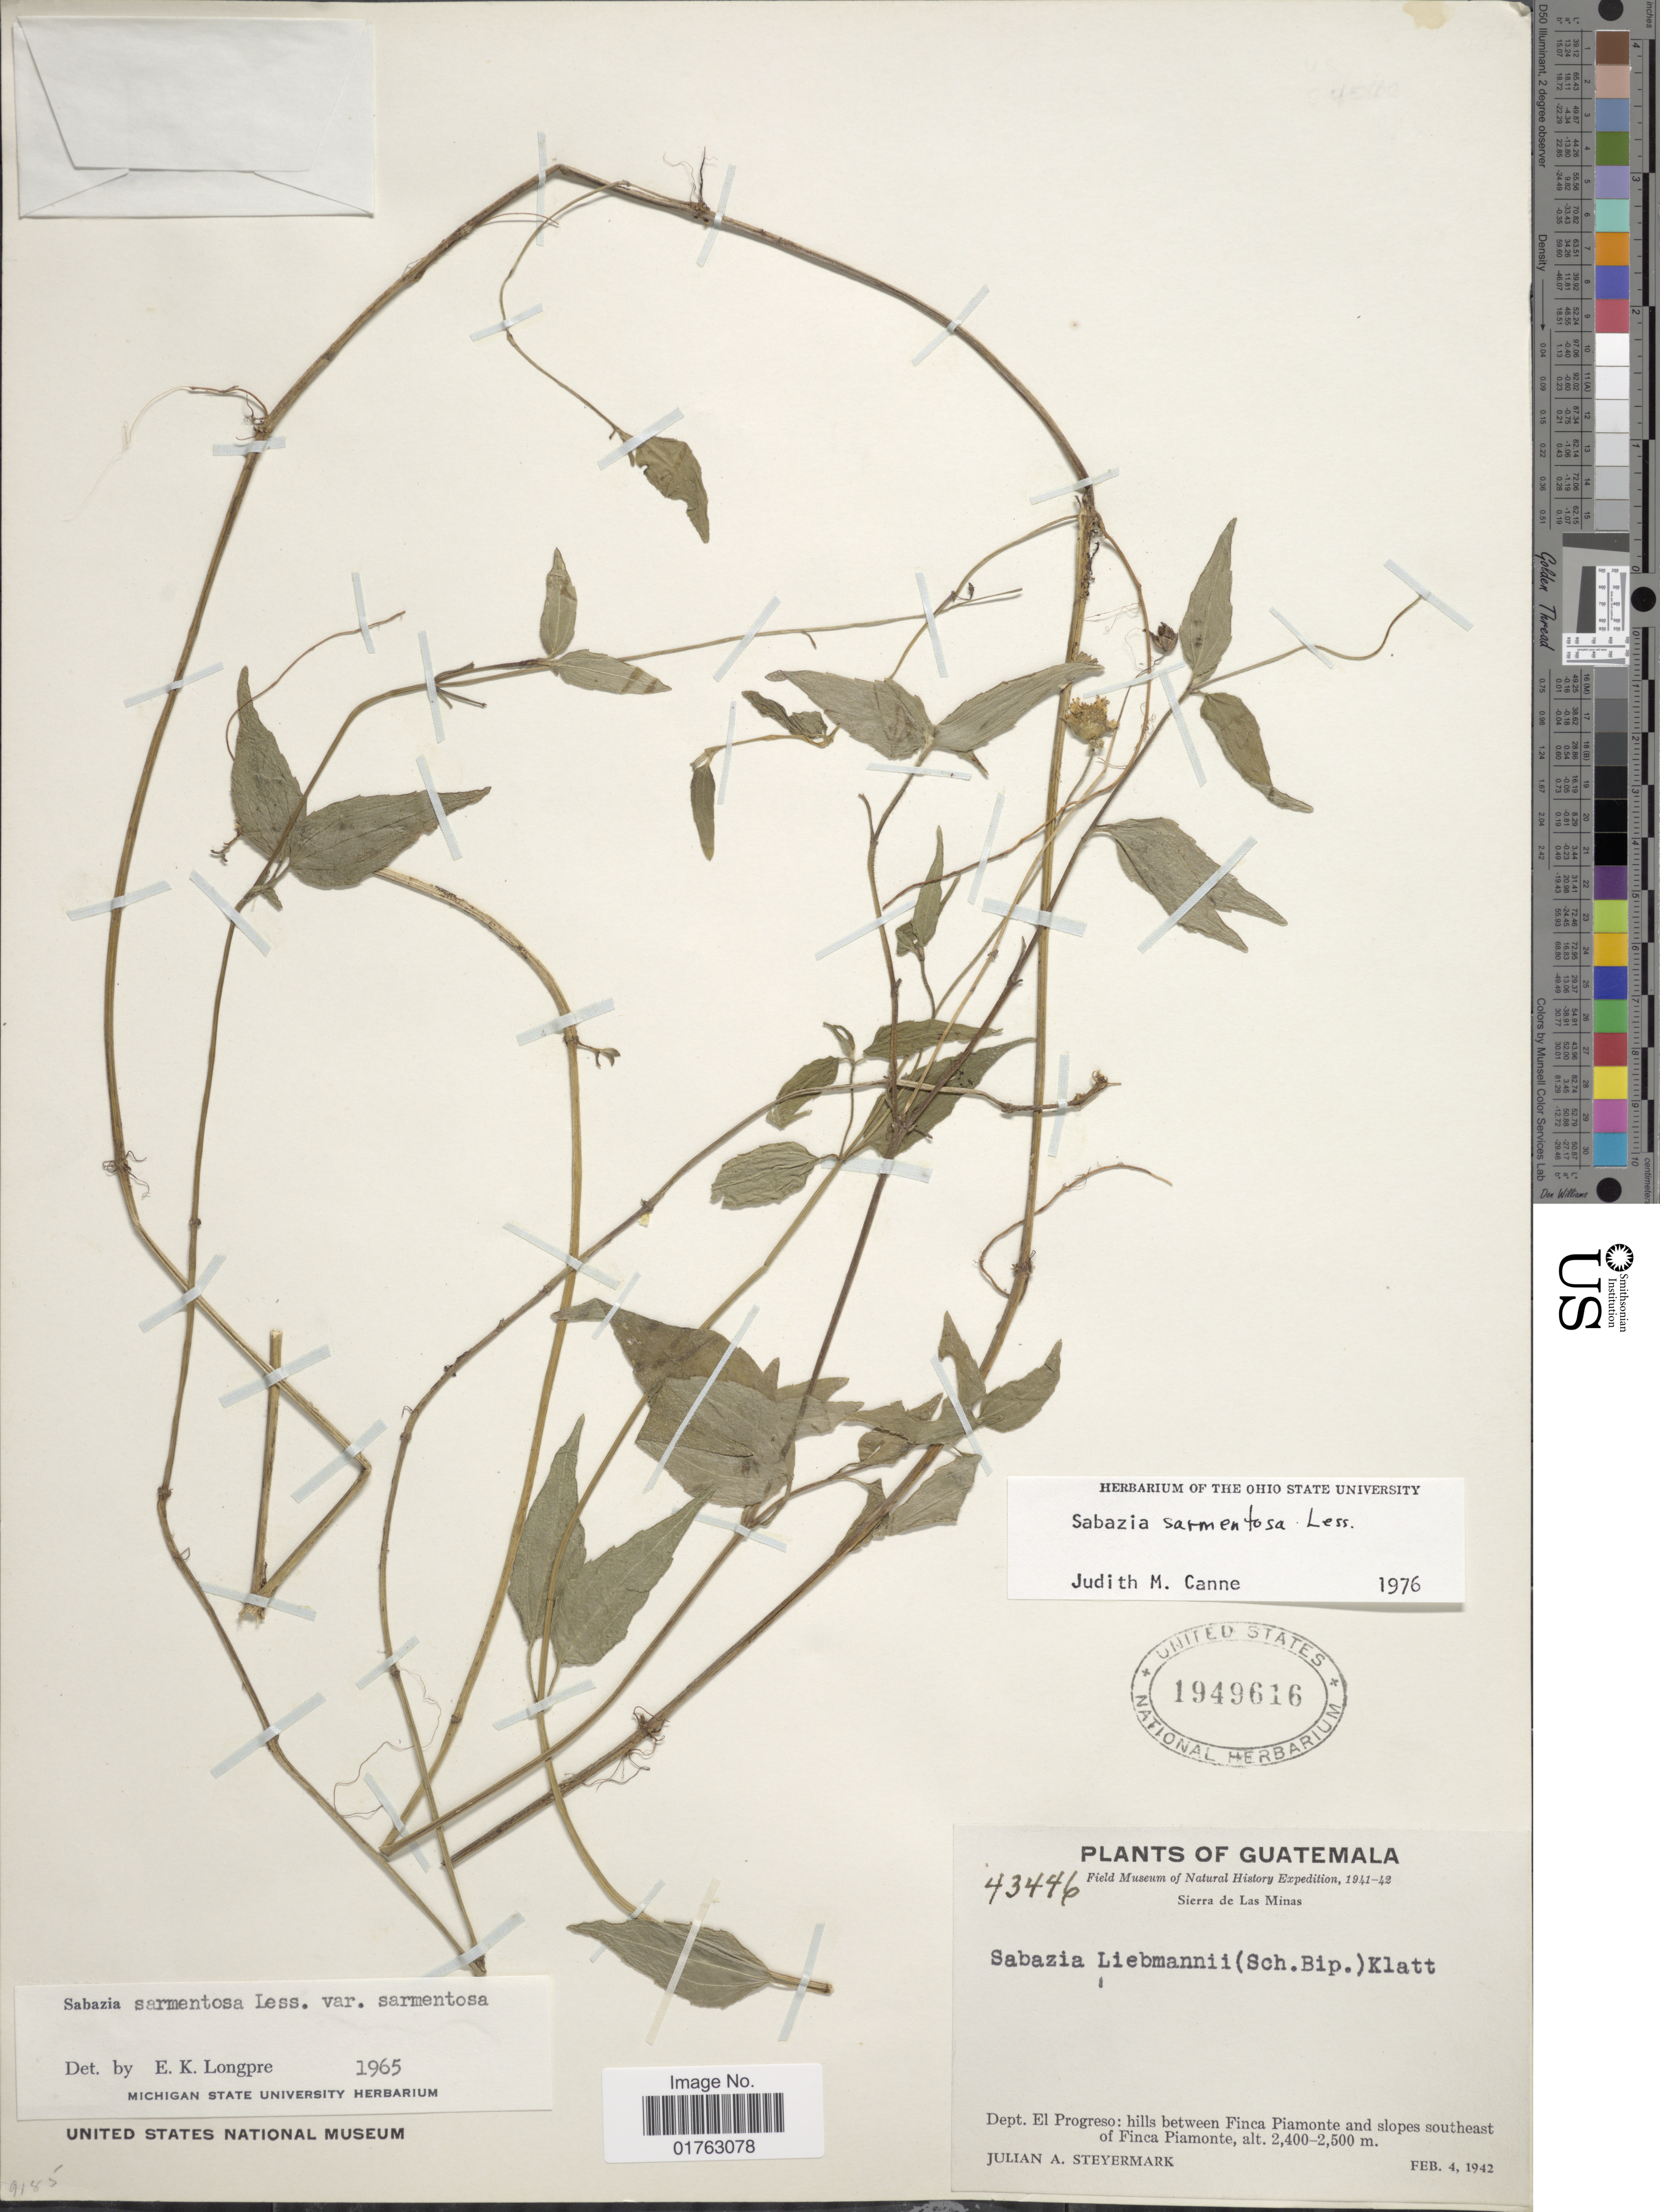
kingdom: Plantae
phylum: Tracheophyta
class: Magnoliopsida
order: Asterales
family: Asteraceae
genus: Sabazia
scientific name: Sabazia sarmentosa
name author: Less.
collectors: J. Steyermark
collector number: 43446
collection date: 1942-02-04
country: Guatemala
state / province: El Progreso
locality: Dept. El Progreso: hills between Finca Piamonte and slopes southeast of Finca Piamonte, Sierra de las Minas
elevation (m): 2400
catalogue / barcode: US 1949616